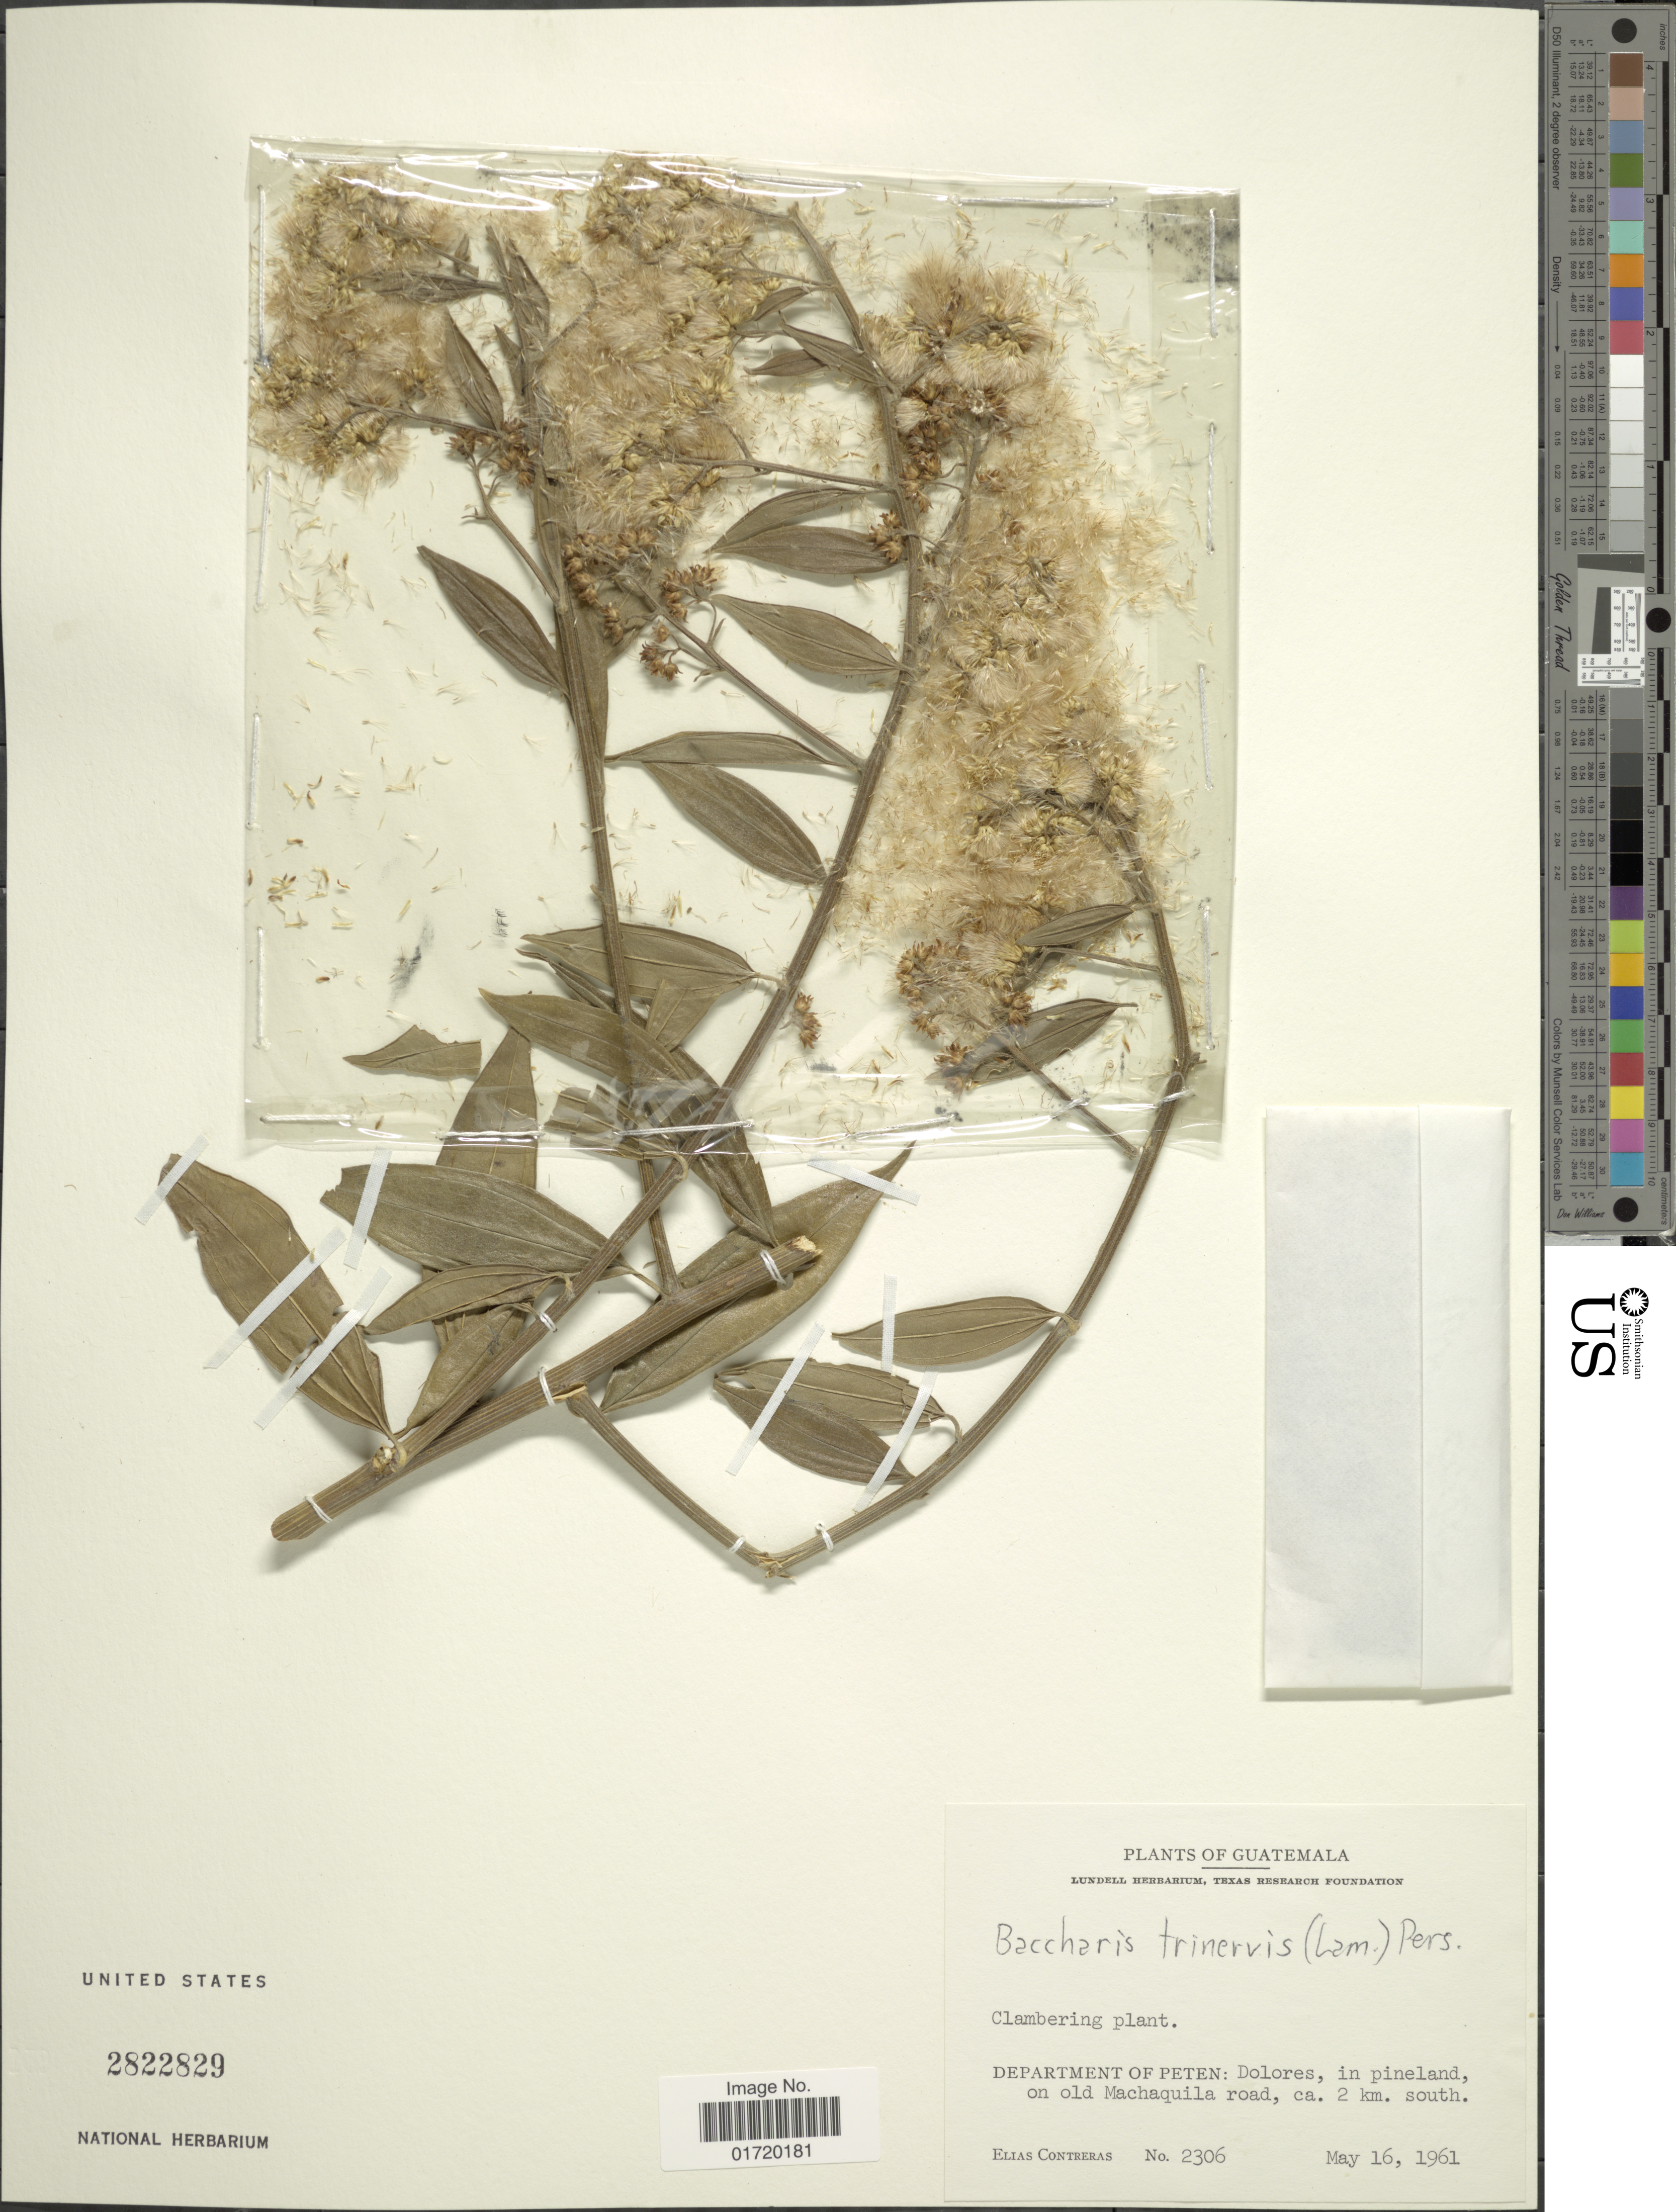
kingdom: Plantae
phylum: Tracheophyta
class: Magnoliopsida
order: Asterales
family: Asteraceae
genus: Baccharis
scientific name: Baccharis trinervis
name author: (Lam.) Pers.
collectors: E. Contreras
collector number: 2306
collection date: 1961-05-16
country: Guatemala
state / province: El Petén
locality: Dolores, in pineland, on old Machaquila road, ca 2 km south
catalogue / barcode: US 2822829